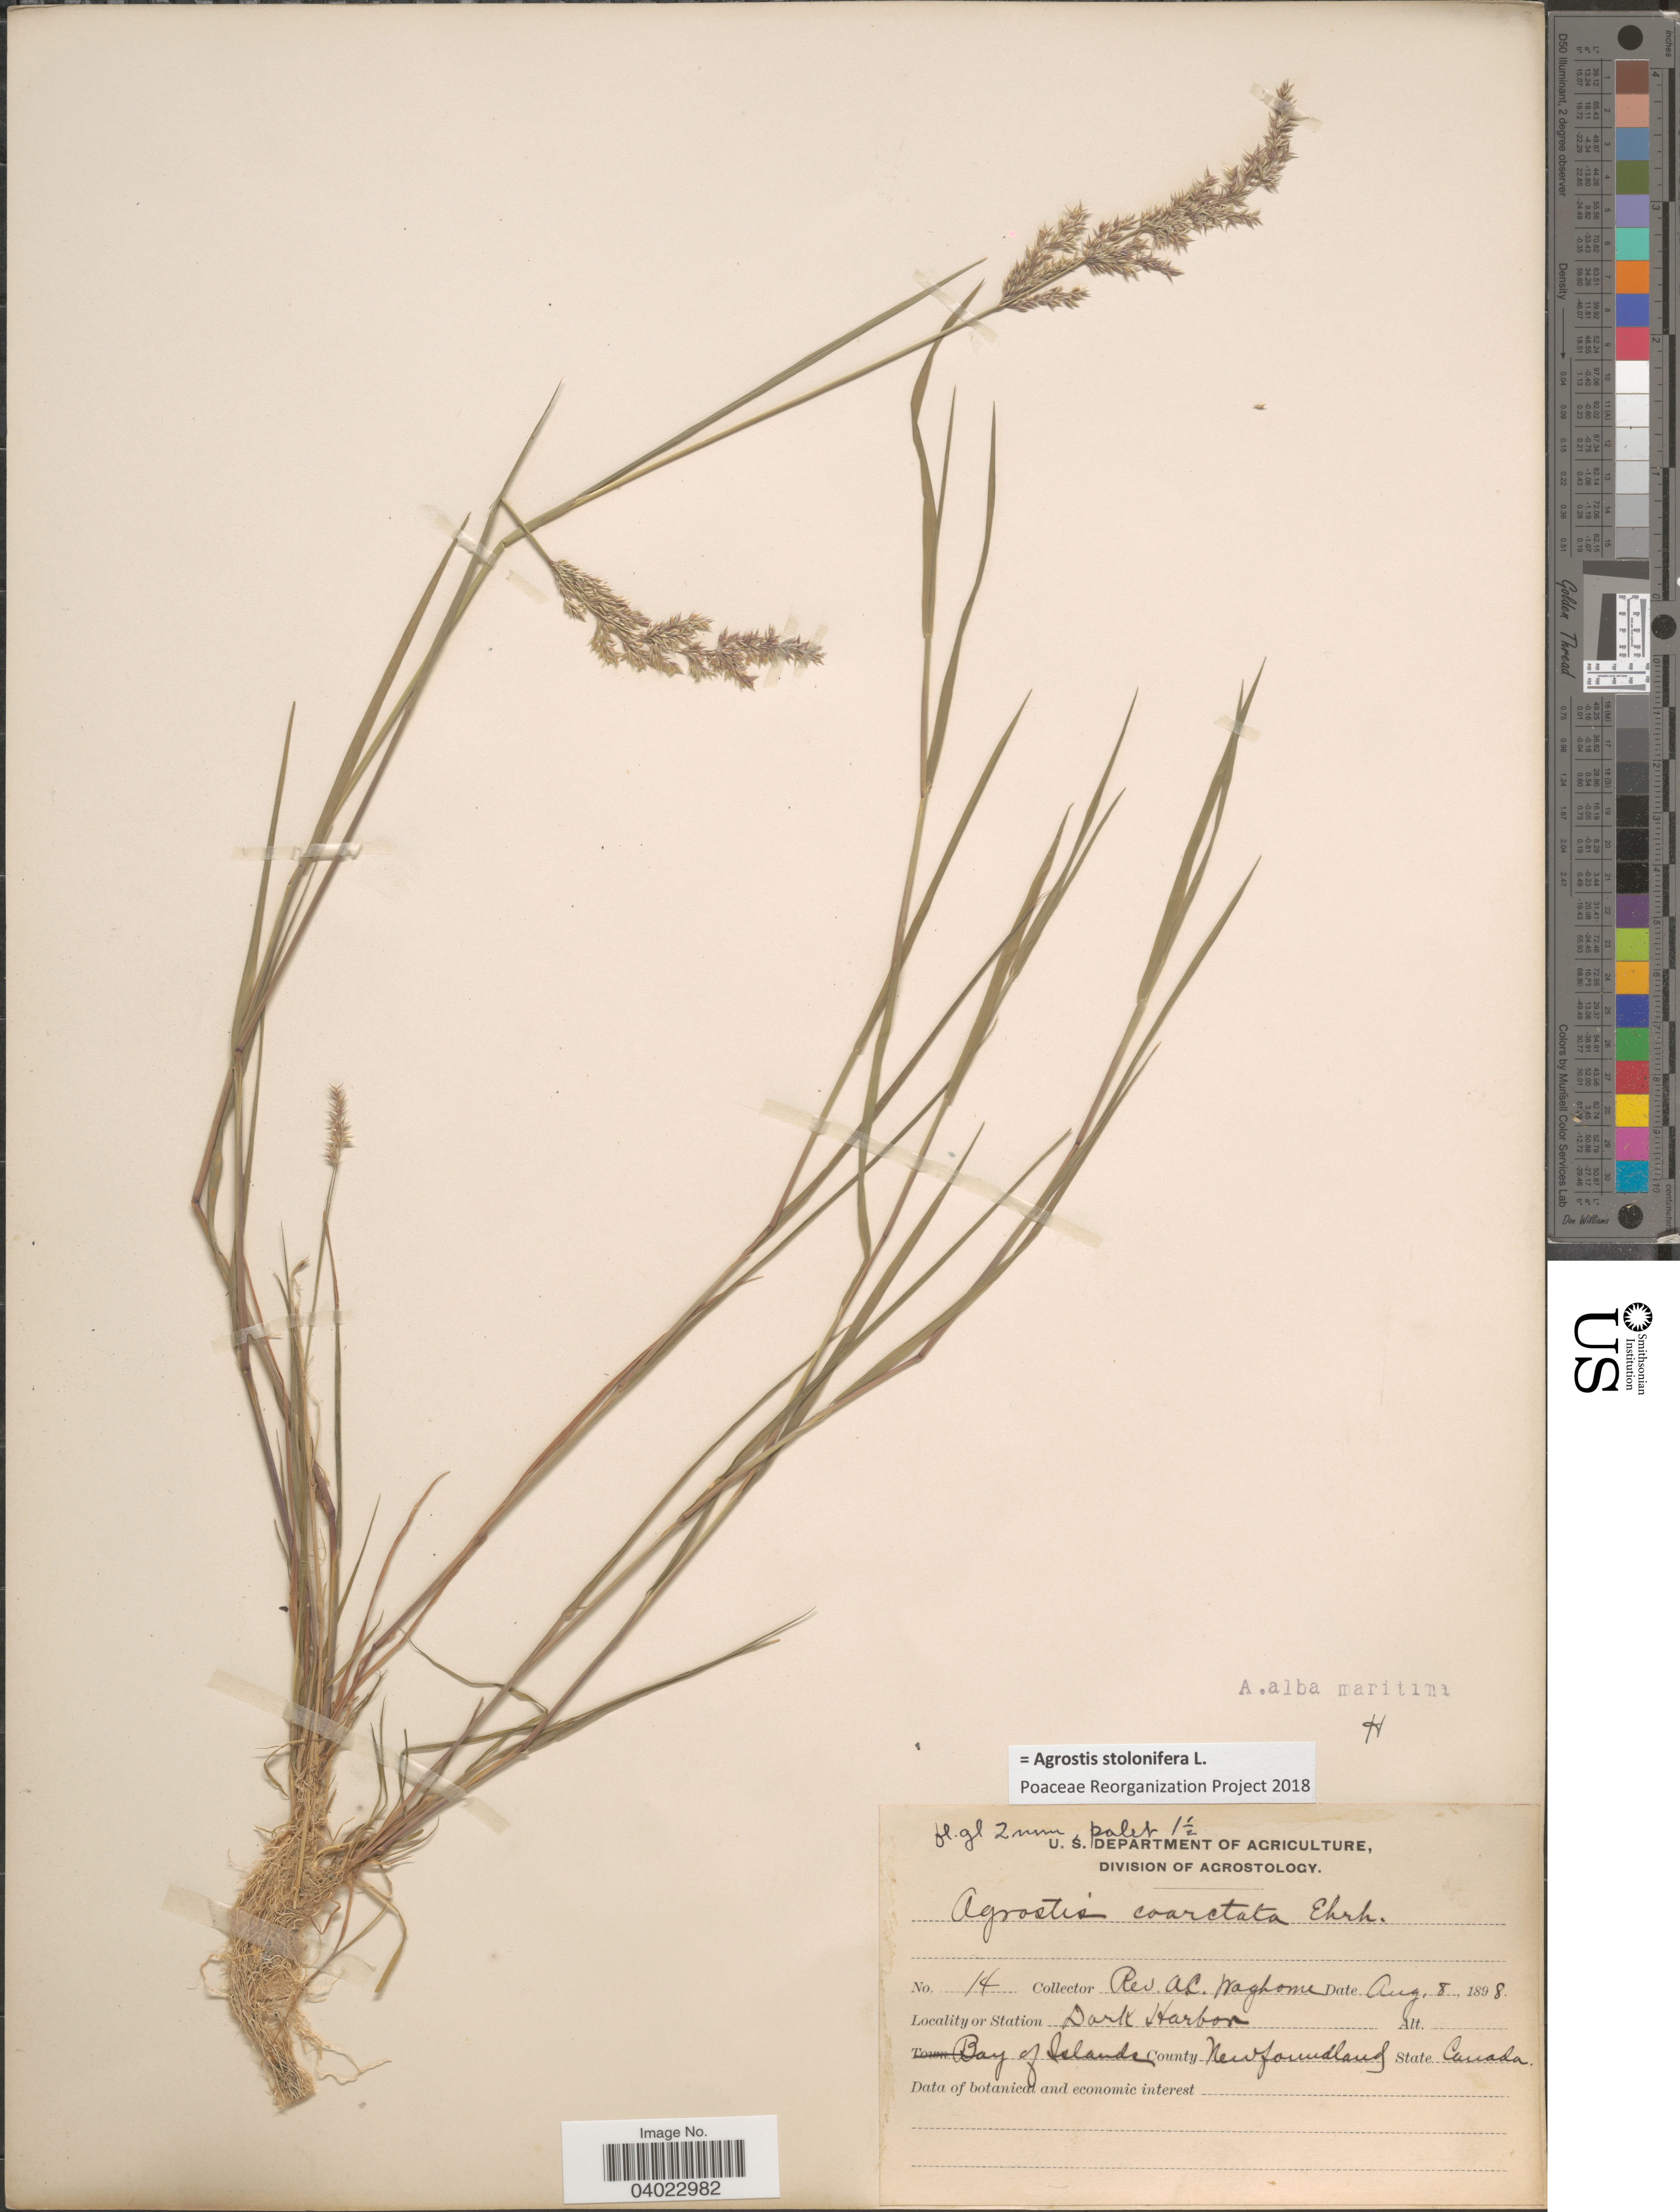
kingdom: Plantae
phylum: Tracheophyta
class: Liliopsida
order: Poales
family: Poaceae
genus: Agrostis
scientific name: Agrostis stolonifera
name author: L.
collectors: A. Waghorne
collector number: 14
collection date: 1898-08-08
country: Canada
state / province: Newfoundland and Labrador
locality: Station Dark Harbor. Bay of Islands. County Newfoundland.